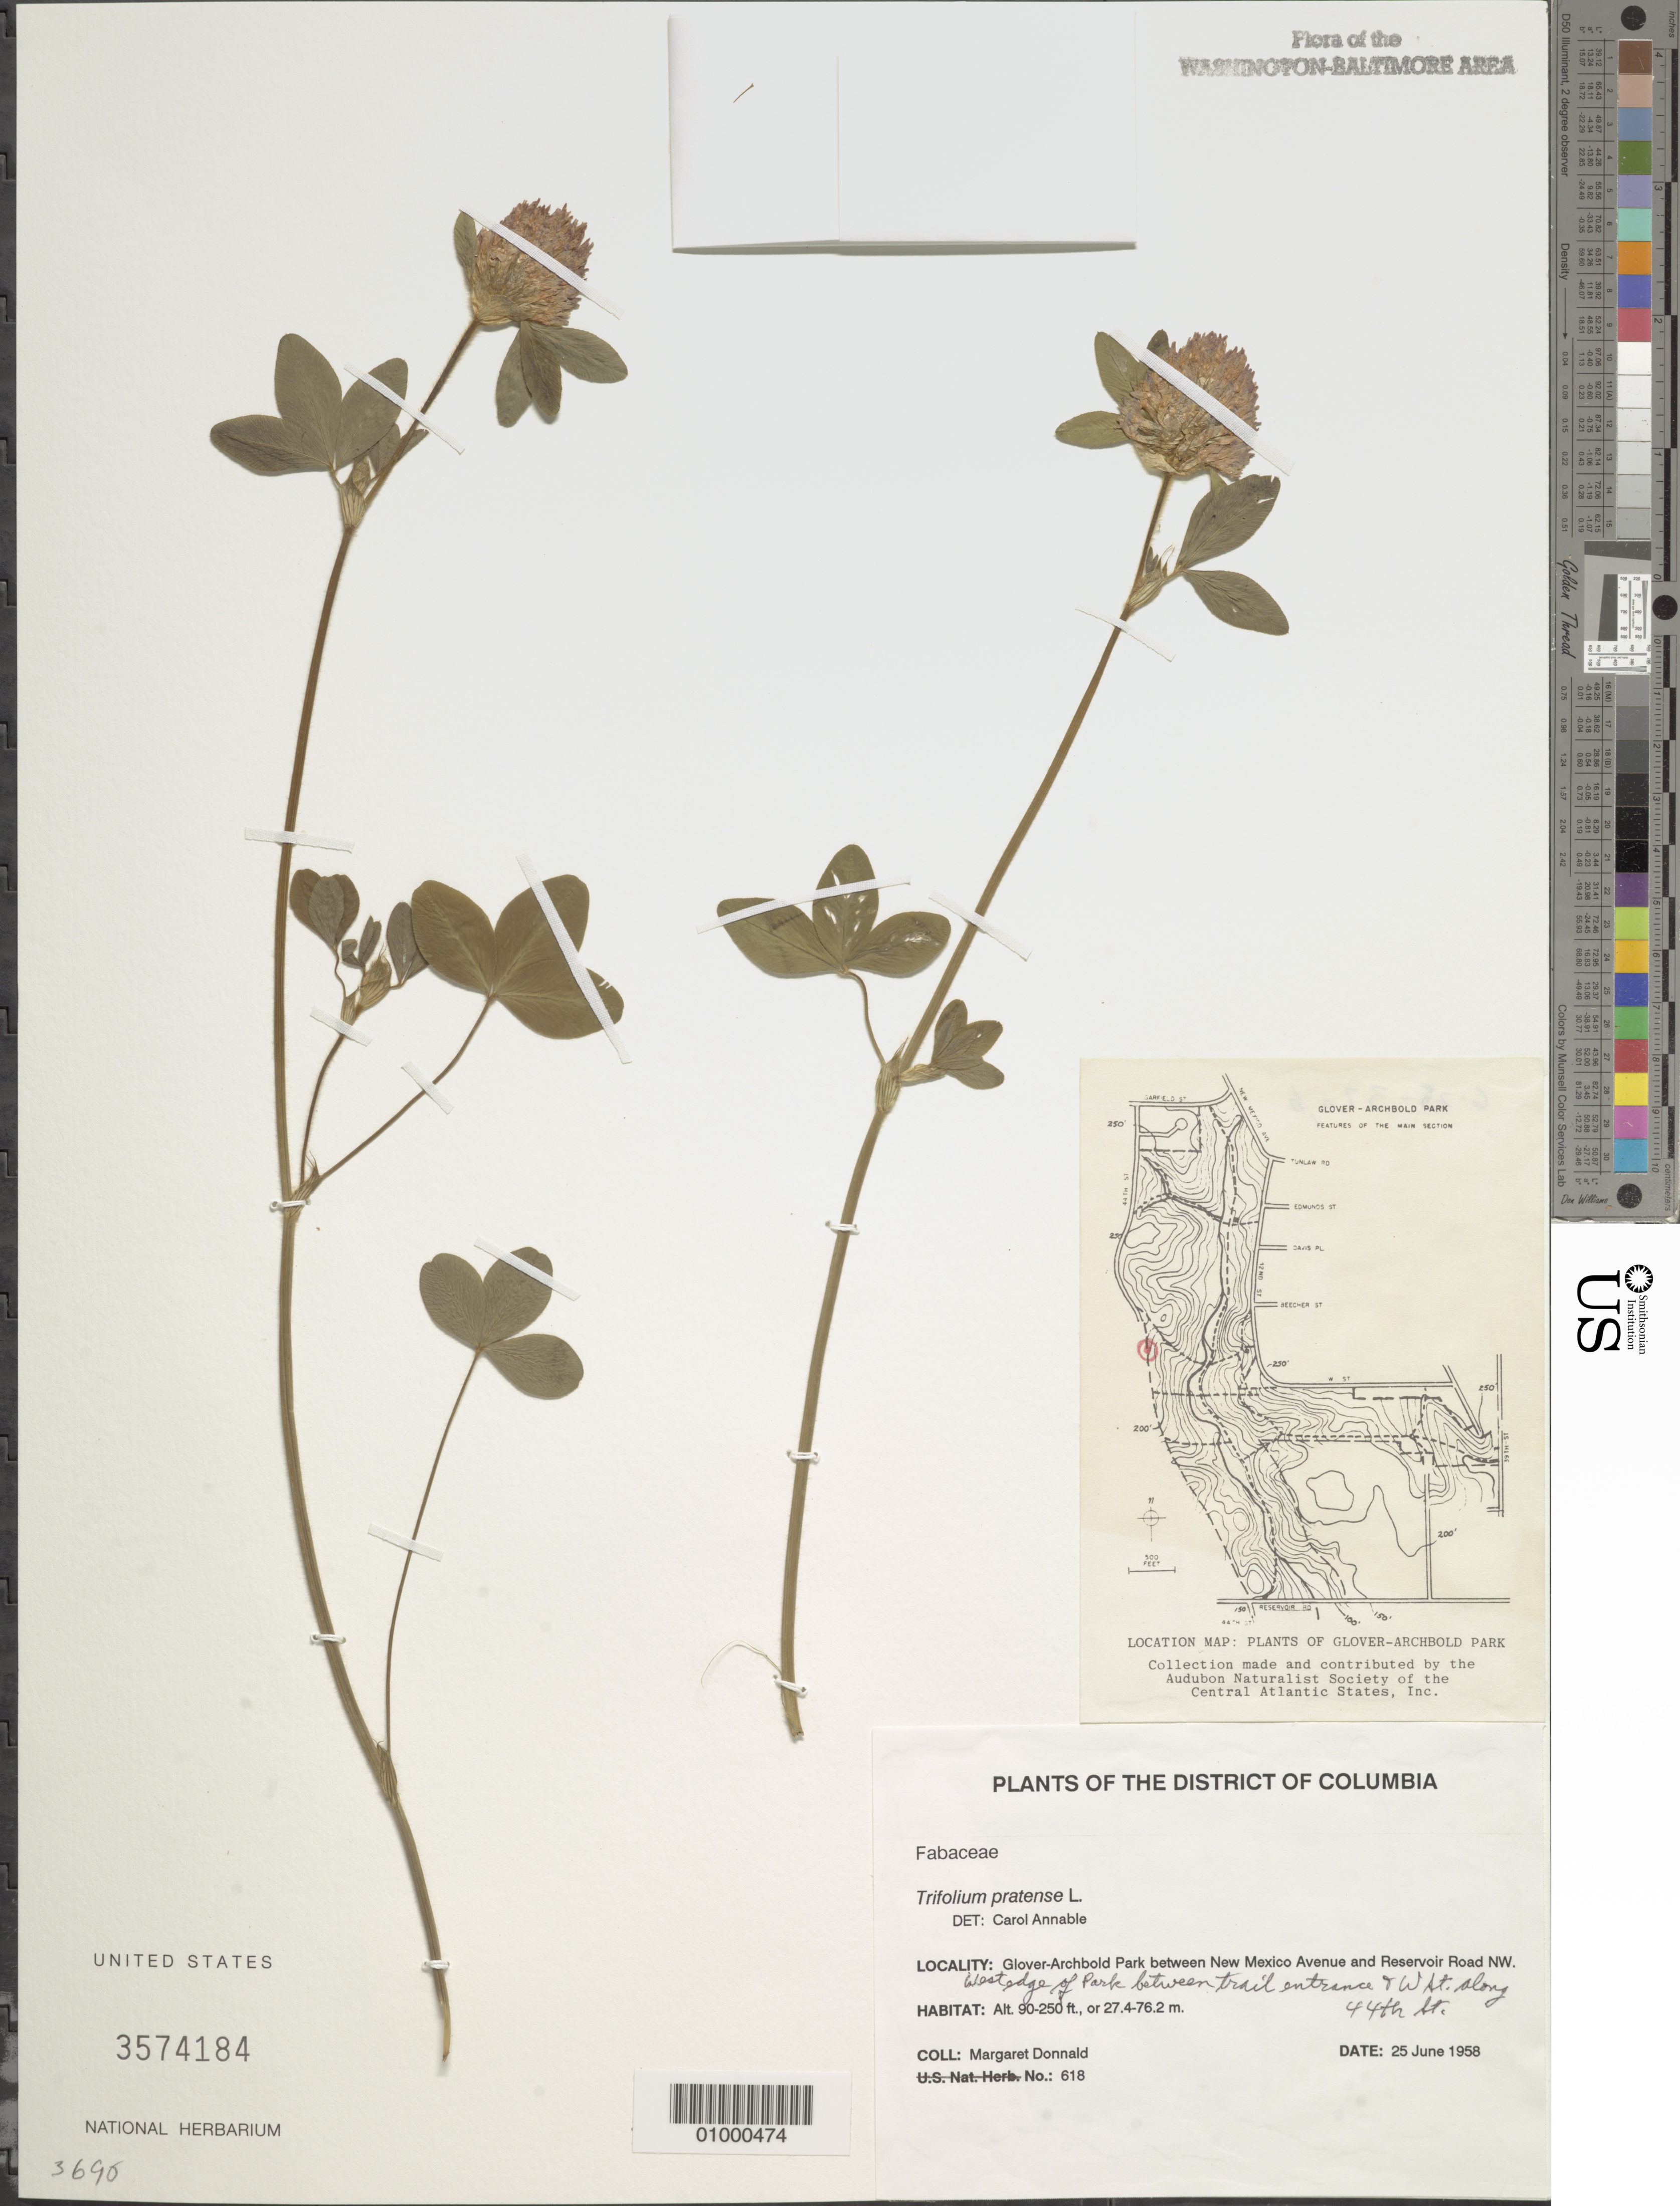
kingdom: Plantae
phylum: Tracheophyta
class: Magnoliopsida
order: Fabales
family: Fabaceae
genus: Trifolium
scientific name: Trifolium pratense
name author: L.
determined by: Annable, C. R.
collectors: M. Donnald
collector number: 618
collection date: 1958-06-25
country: United States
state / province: District of Columbia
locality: Glover-Archbold Park between New Mexico Avenue and Reservoir Road NW. West edge of Park between trail enterance ofW St. along 44th.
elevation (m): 27.4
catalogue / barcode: US 3574184